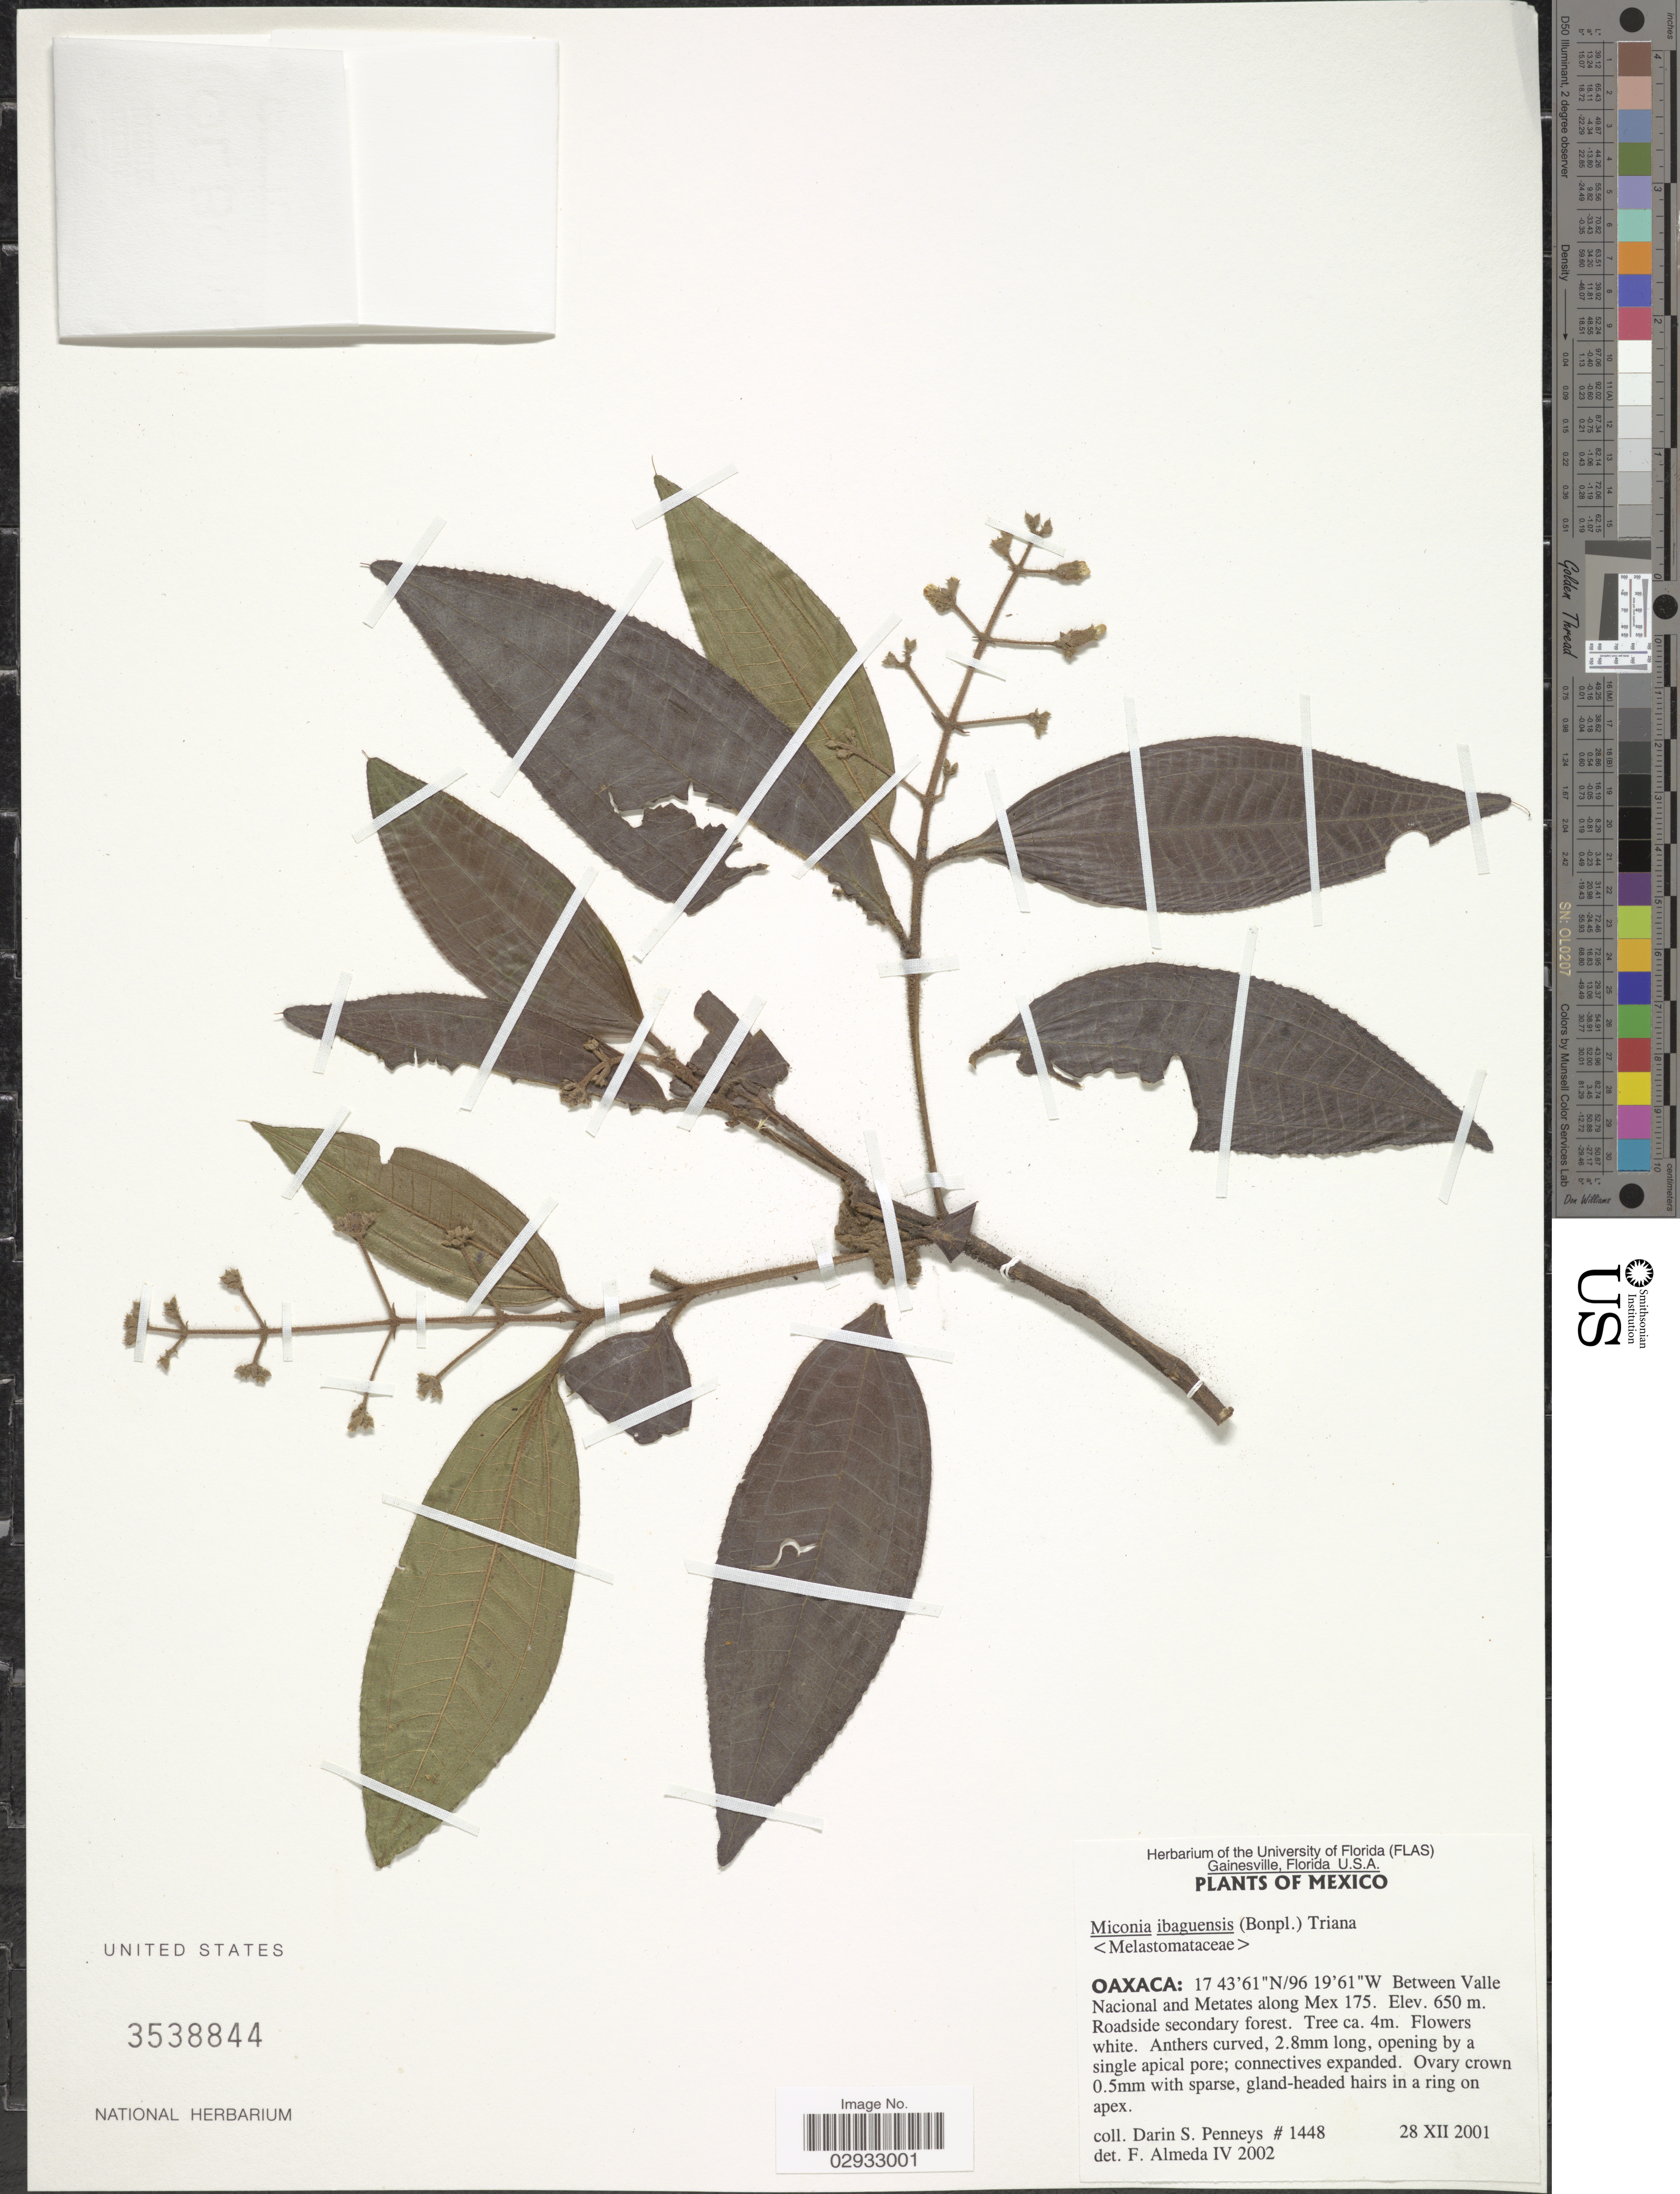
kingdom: Plantae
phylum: Tracheophyta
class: Magnoliopsida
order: Myrtales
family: Melastomataceae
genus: Miconia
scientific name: Miconia ibaguensis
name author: (Bonpl.) Triana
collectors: D. S. Penneys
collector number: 1448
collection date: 2001-12-28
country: Mexico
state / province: Oaxaca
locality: Between Valle Nacional and Metates along Mex 175.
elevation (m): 650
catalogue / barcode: US 3538844